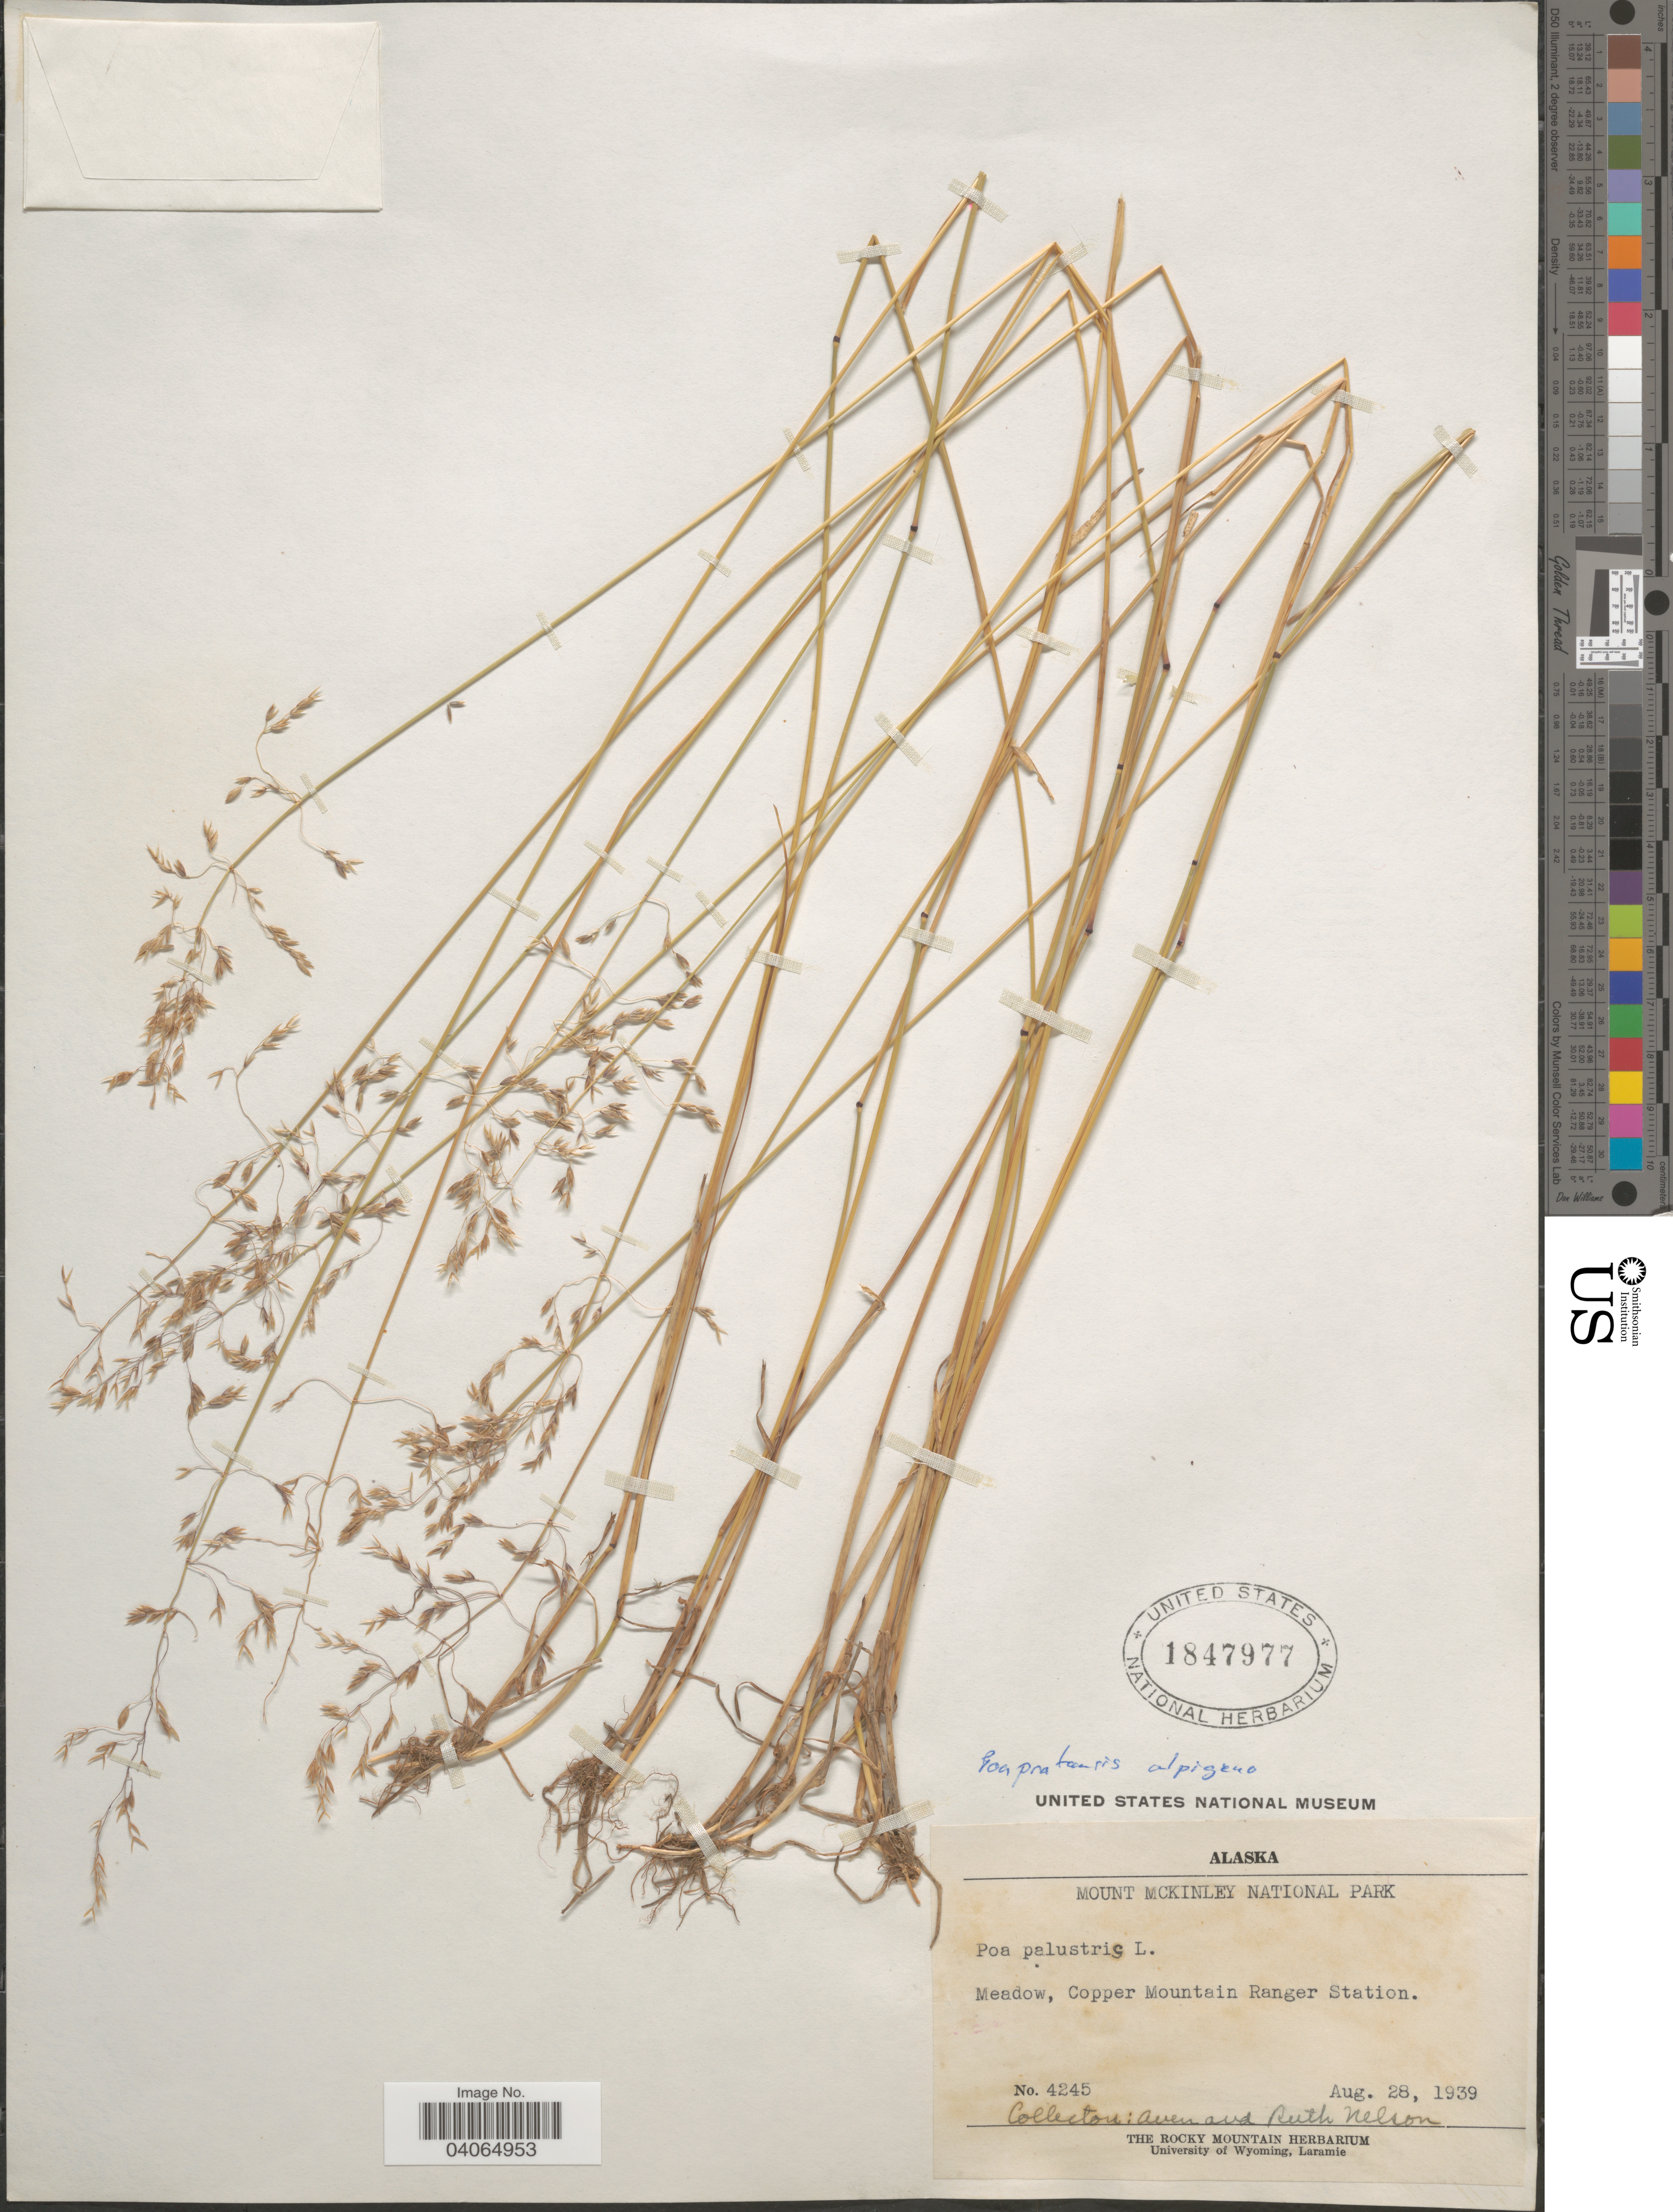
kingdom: Plantae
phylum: Tracheophyta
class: Liliopsida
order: Poales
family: Poaceae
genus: Poa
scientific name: Poa pratensis subsp. alpigena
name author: (Lindm.) Hiitonen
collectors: A. Nelson & R. A. Nelson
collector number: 4245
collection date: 1939-08-28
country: United States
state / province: Alaska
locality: Mount McKinley National Park. Meadow, Copper Mountain Ranger Station.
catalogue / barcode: US 1847977